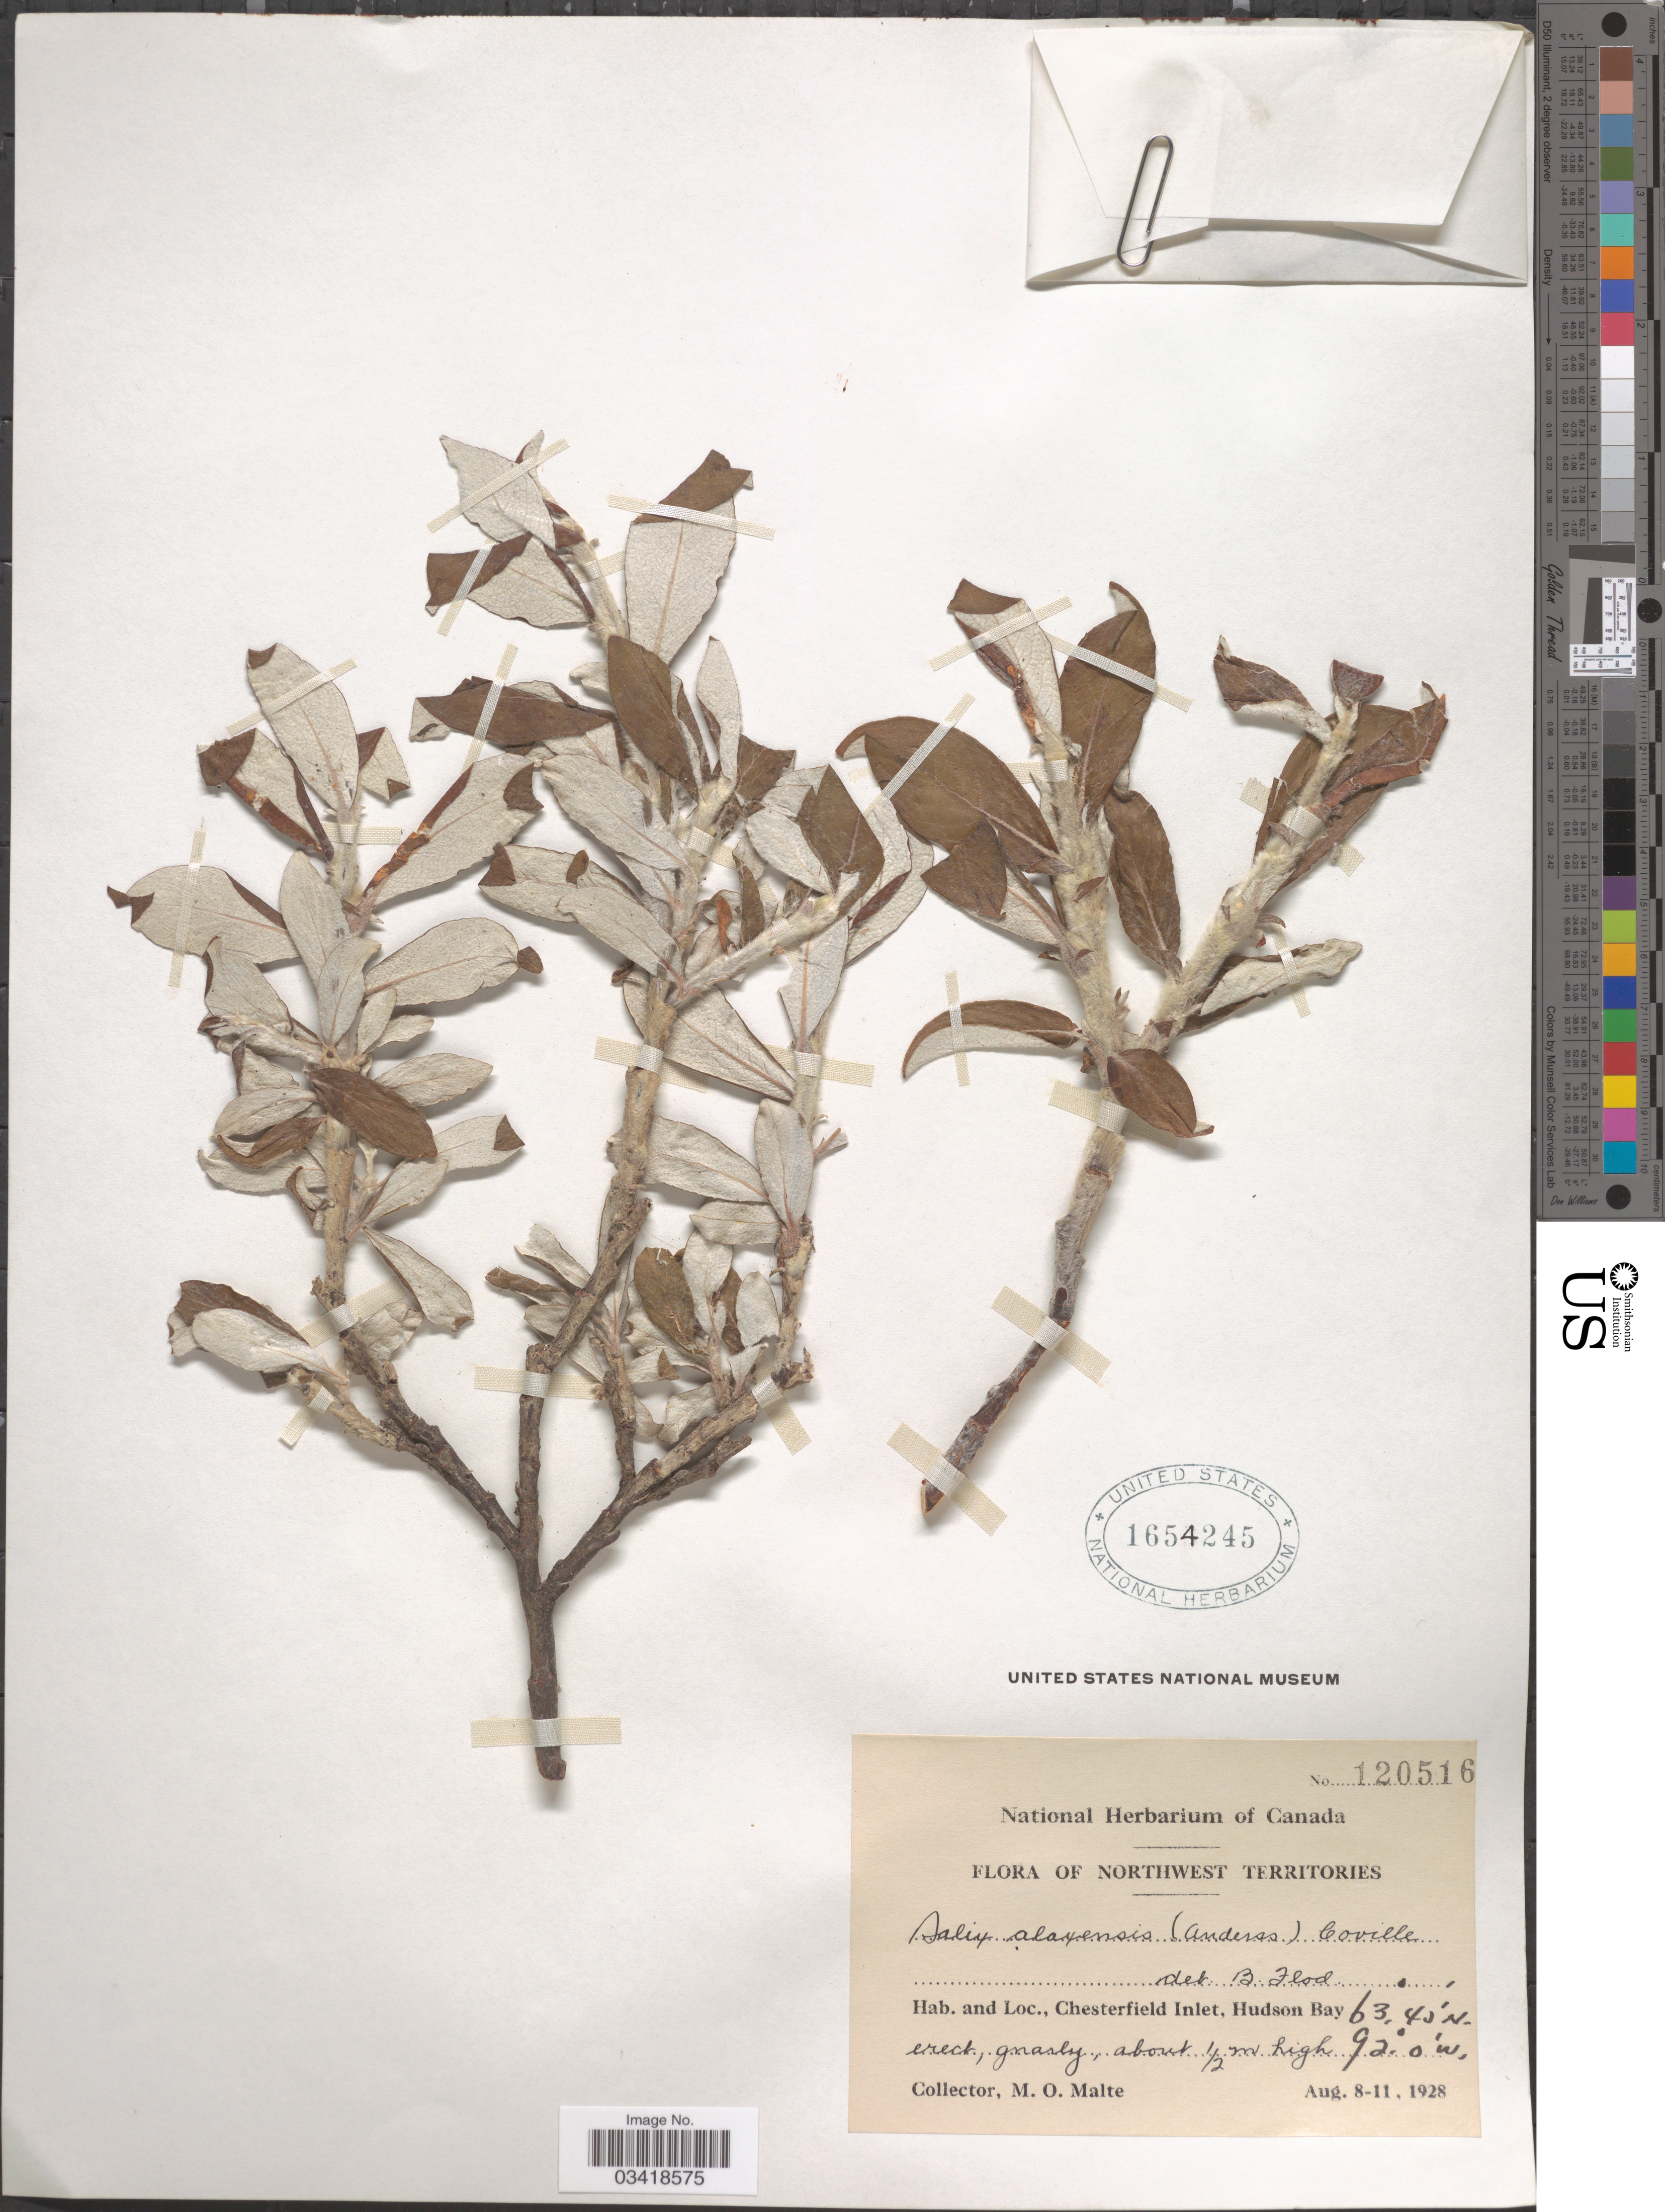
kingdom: Plantae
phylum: Tracheophyta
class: Magnoliopsida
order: Malpighiales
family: Salicaceae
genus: Salix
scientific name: Salix alaxensis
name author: (Andersson) Coville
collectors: M. O. Malte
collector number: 120516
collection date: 1928-08-08/1928-08-11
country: Canada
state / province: Northwest Territories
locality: Chesterfield Inlet, Hudson Bay.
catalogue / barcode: US 1654245